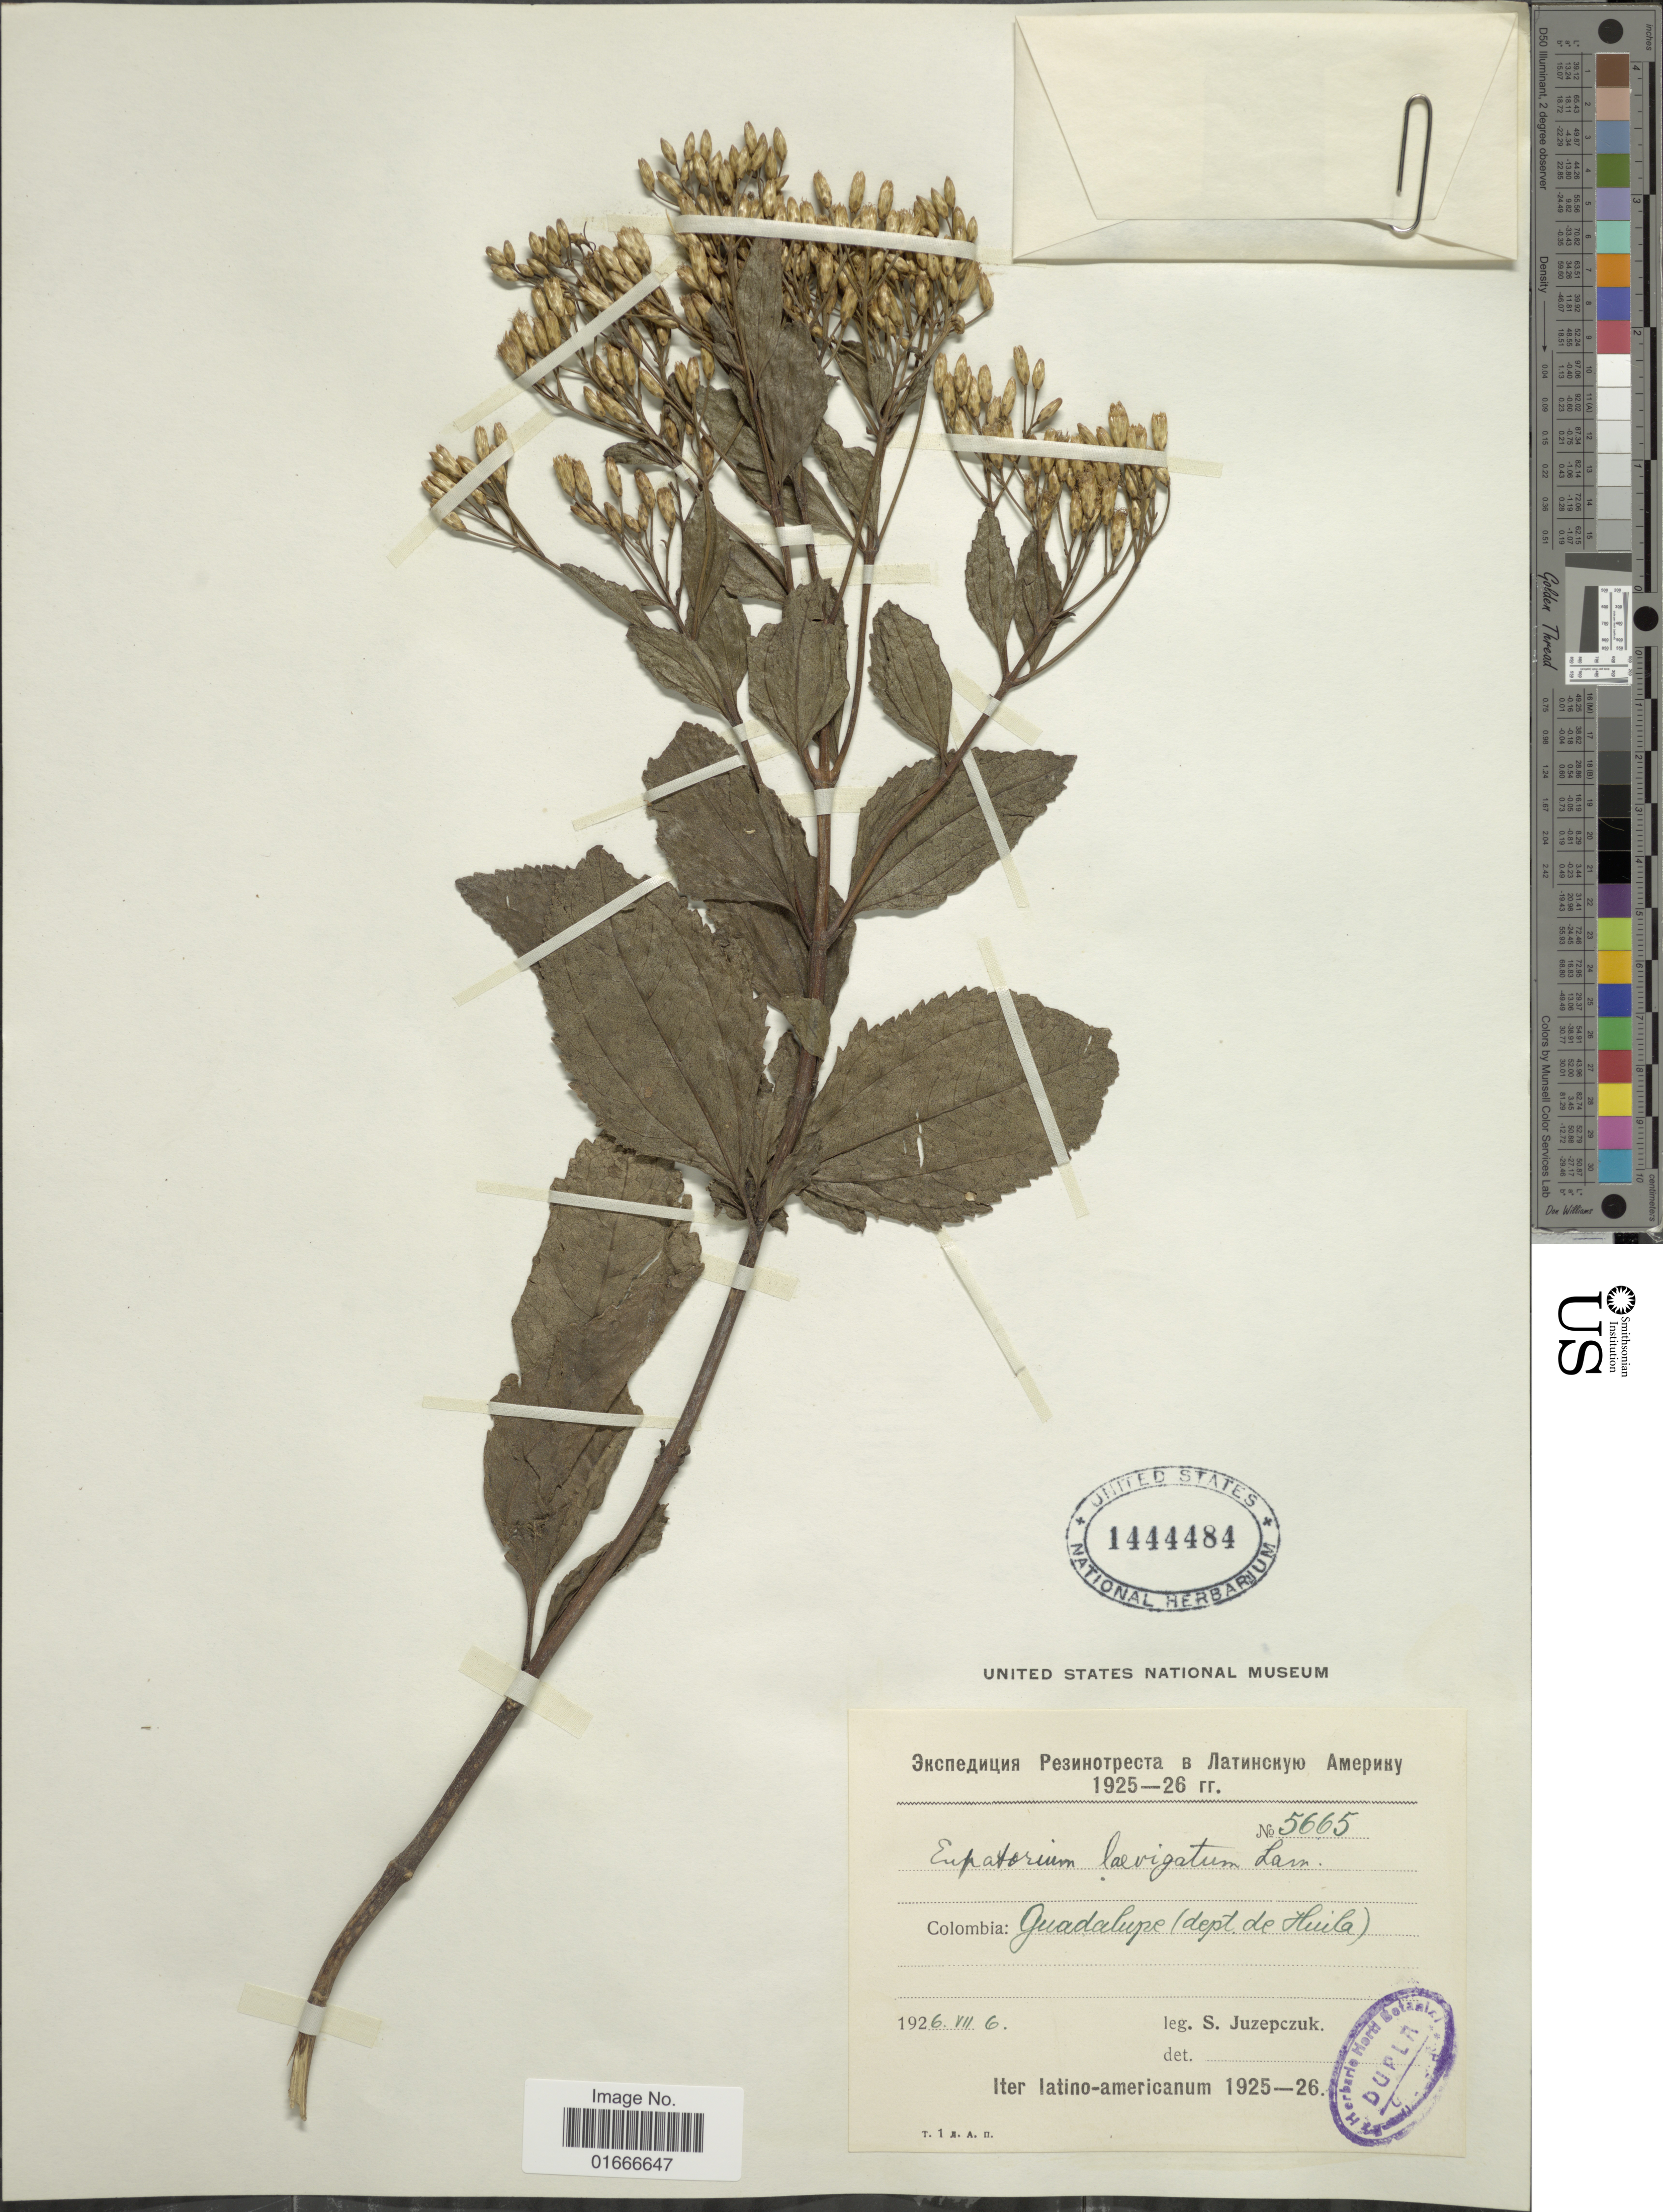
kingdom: Plantae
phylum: Tracheophyta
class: Magnoliopsida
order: Asterales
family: Asteraceae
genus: Chromolaena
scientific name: Chromolaena laevigata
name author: (Lam.) R.M. King & H. Rob.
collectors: S. V. Juzepczuk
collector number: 5665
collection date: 1926-07-06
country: Colombia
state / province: Huila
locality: Guadalupe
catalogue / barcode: US 1444484